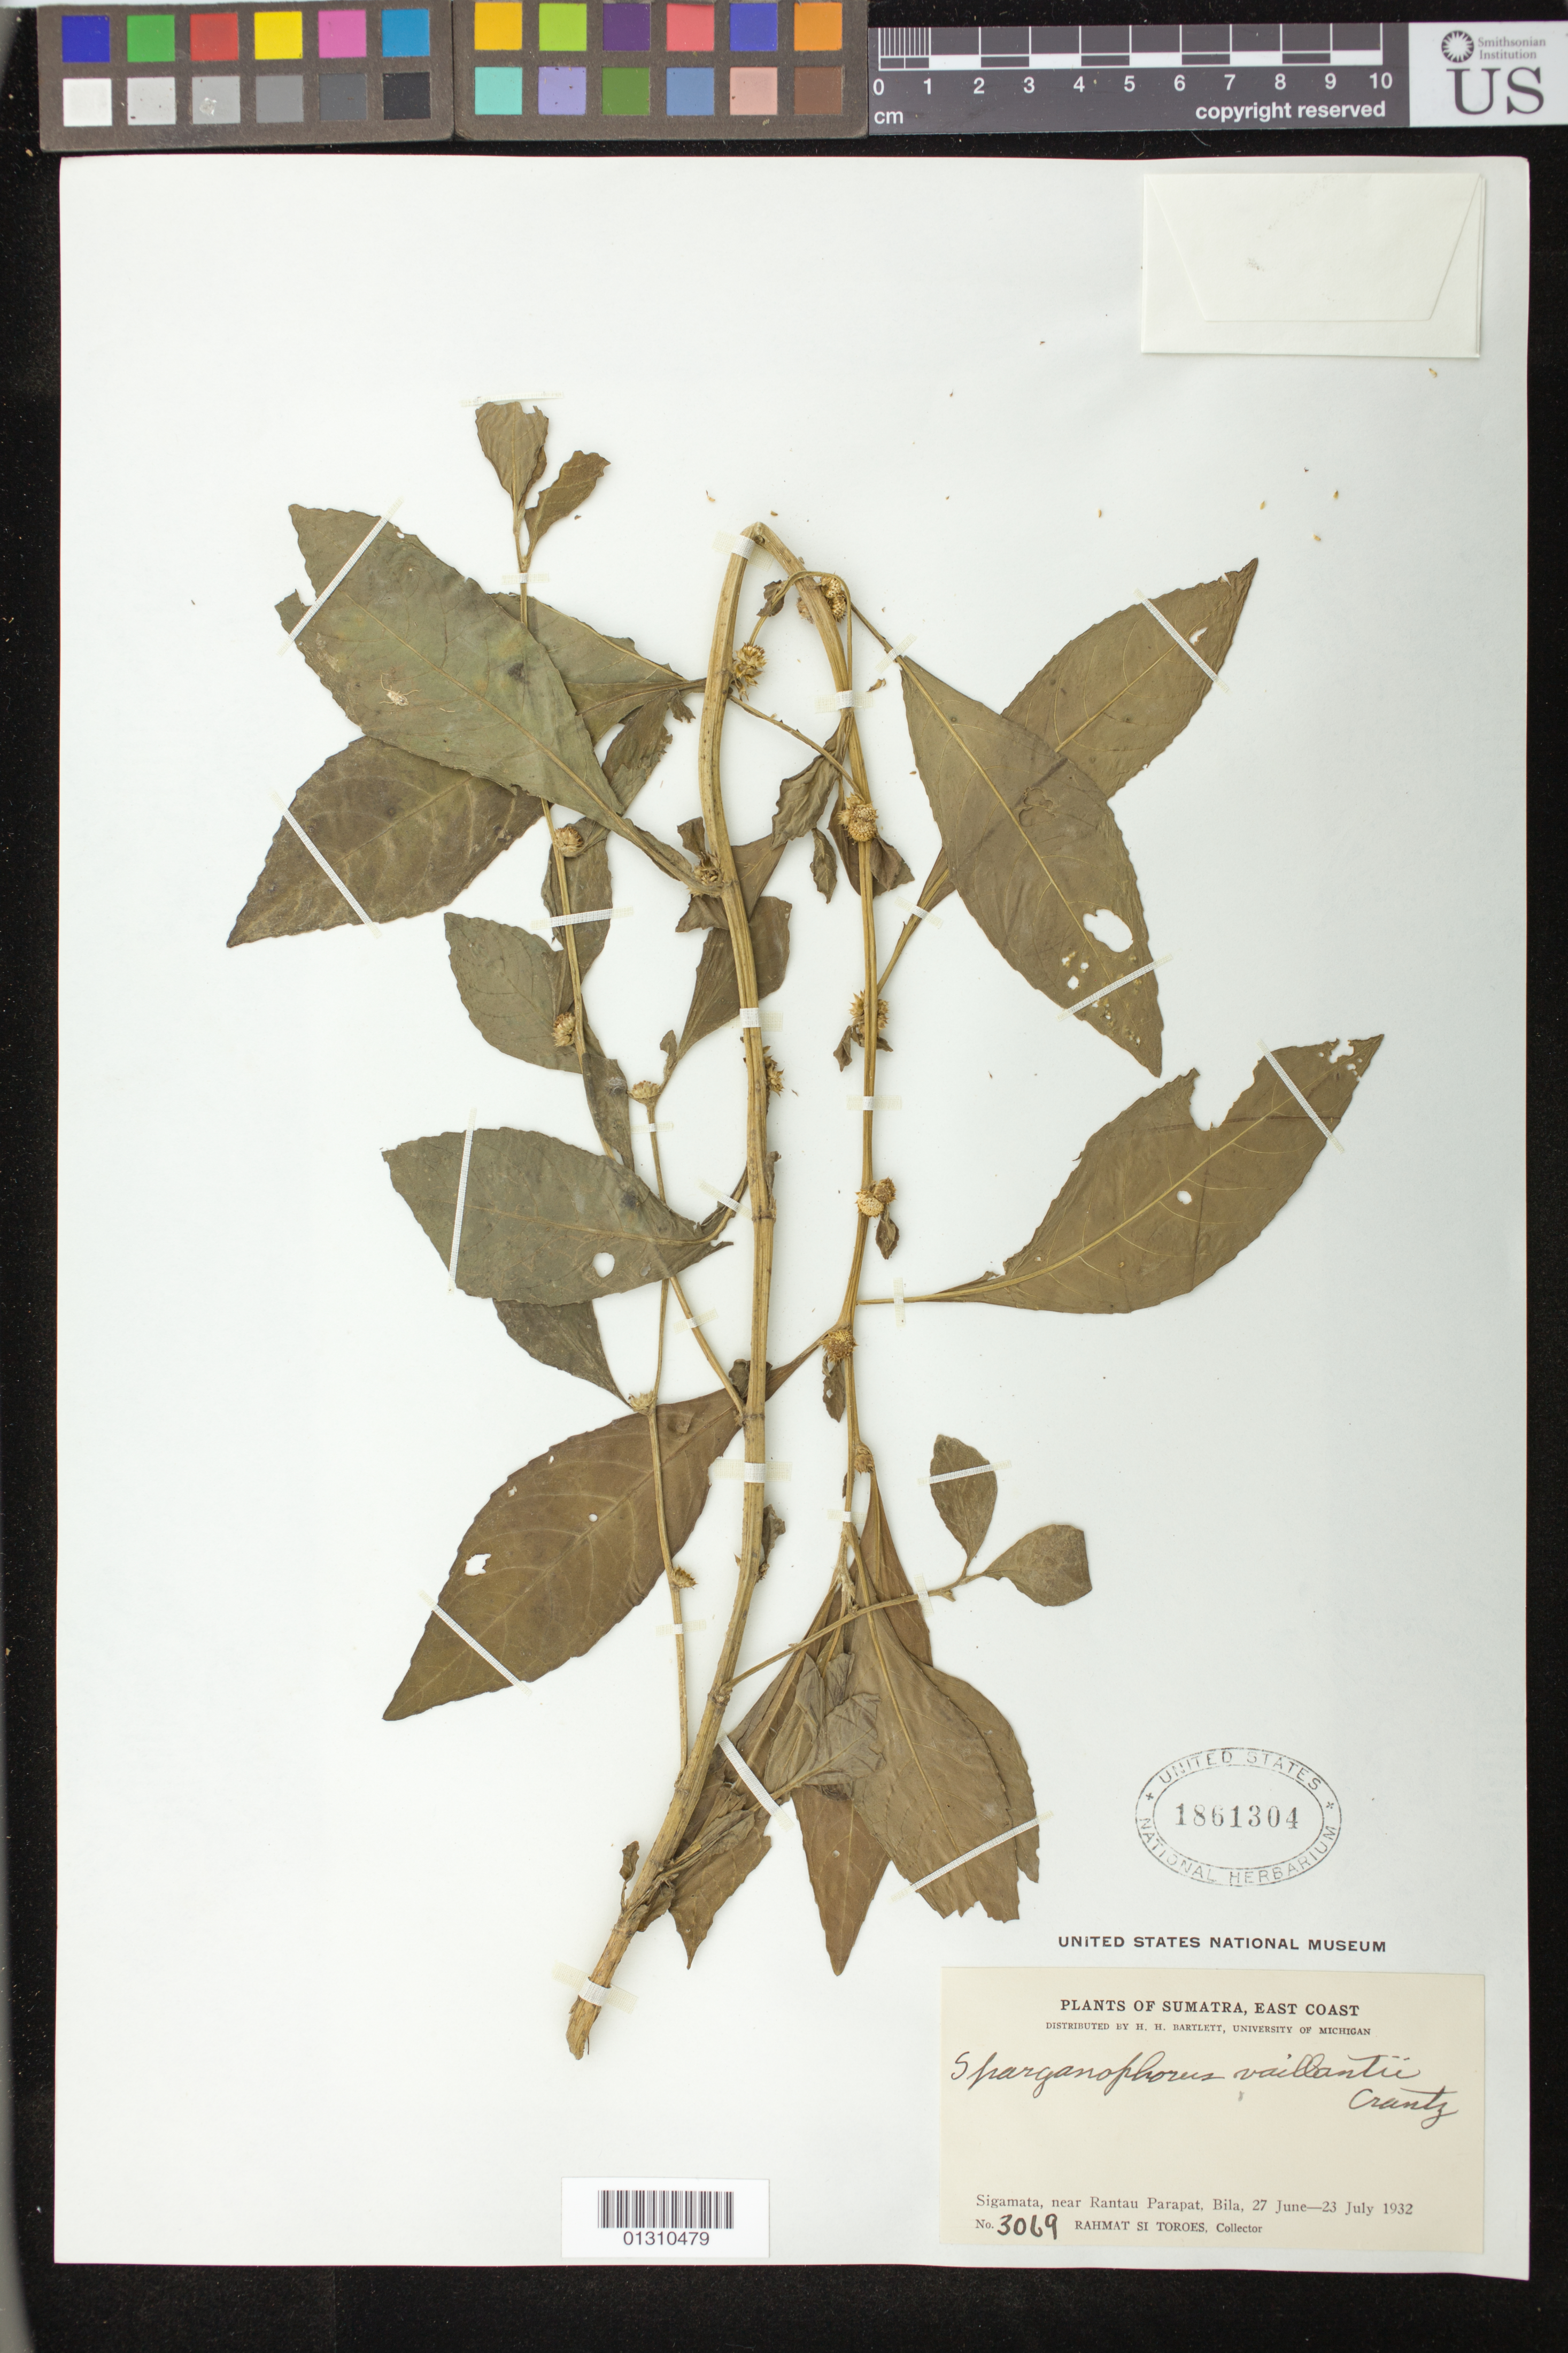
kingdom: Plantae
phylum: Tracheophyta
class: Magnoliopsida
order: Asterales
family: Asteraceae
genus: Struchium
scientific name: Struchium sparganophorum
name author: (L.) Kuntze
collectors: Rahmat Si Boeea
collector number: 3069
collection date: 1932-06-27/1932-07-23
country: Indonesia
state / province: Sumatra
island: Sumatra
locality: East Coast; Sigamata, near Rantau Parapat, Bila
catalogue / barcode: US 1861304